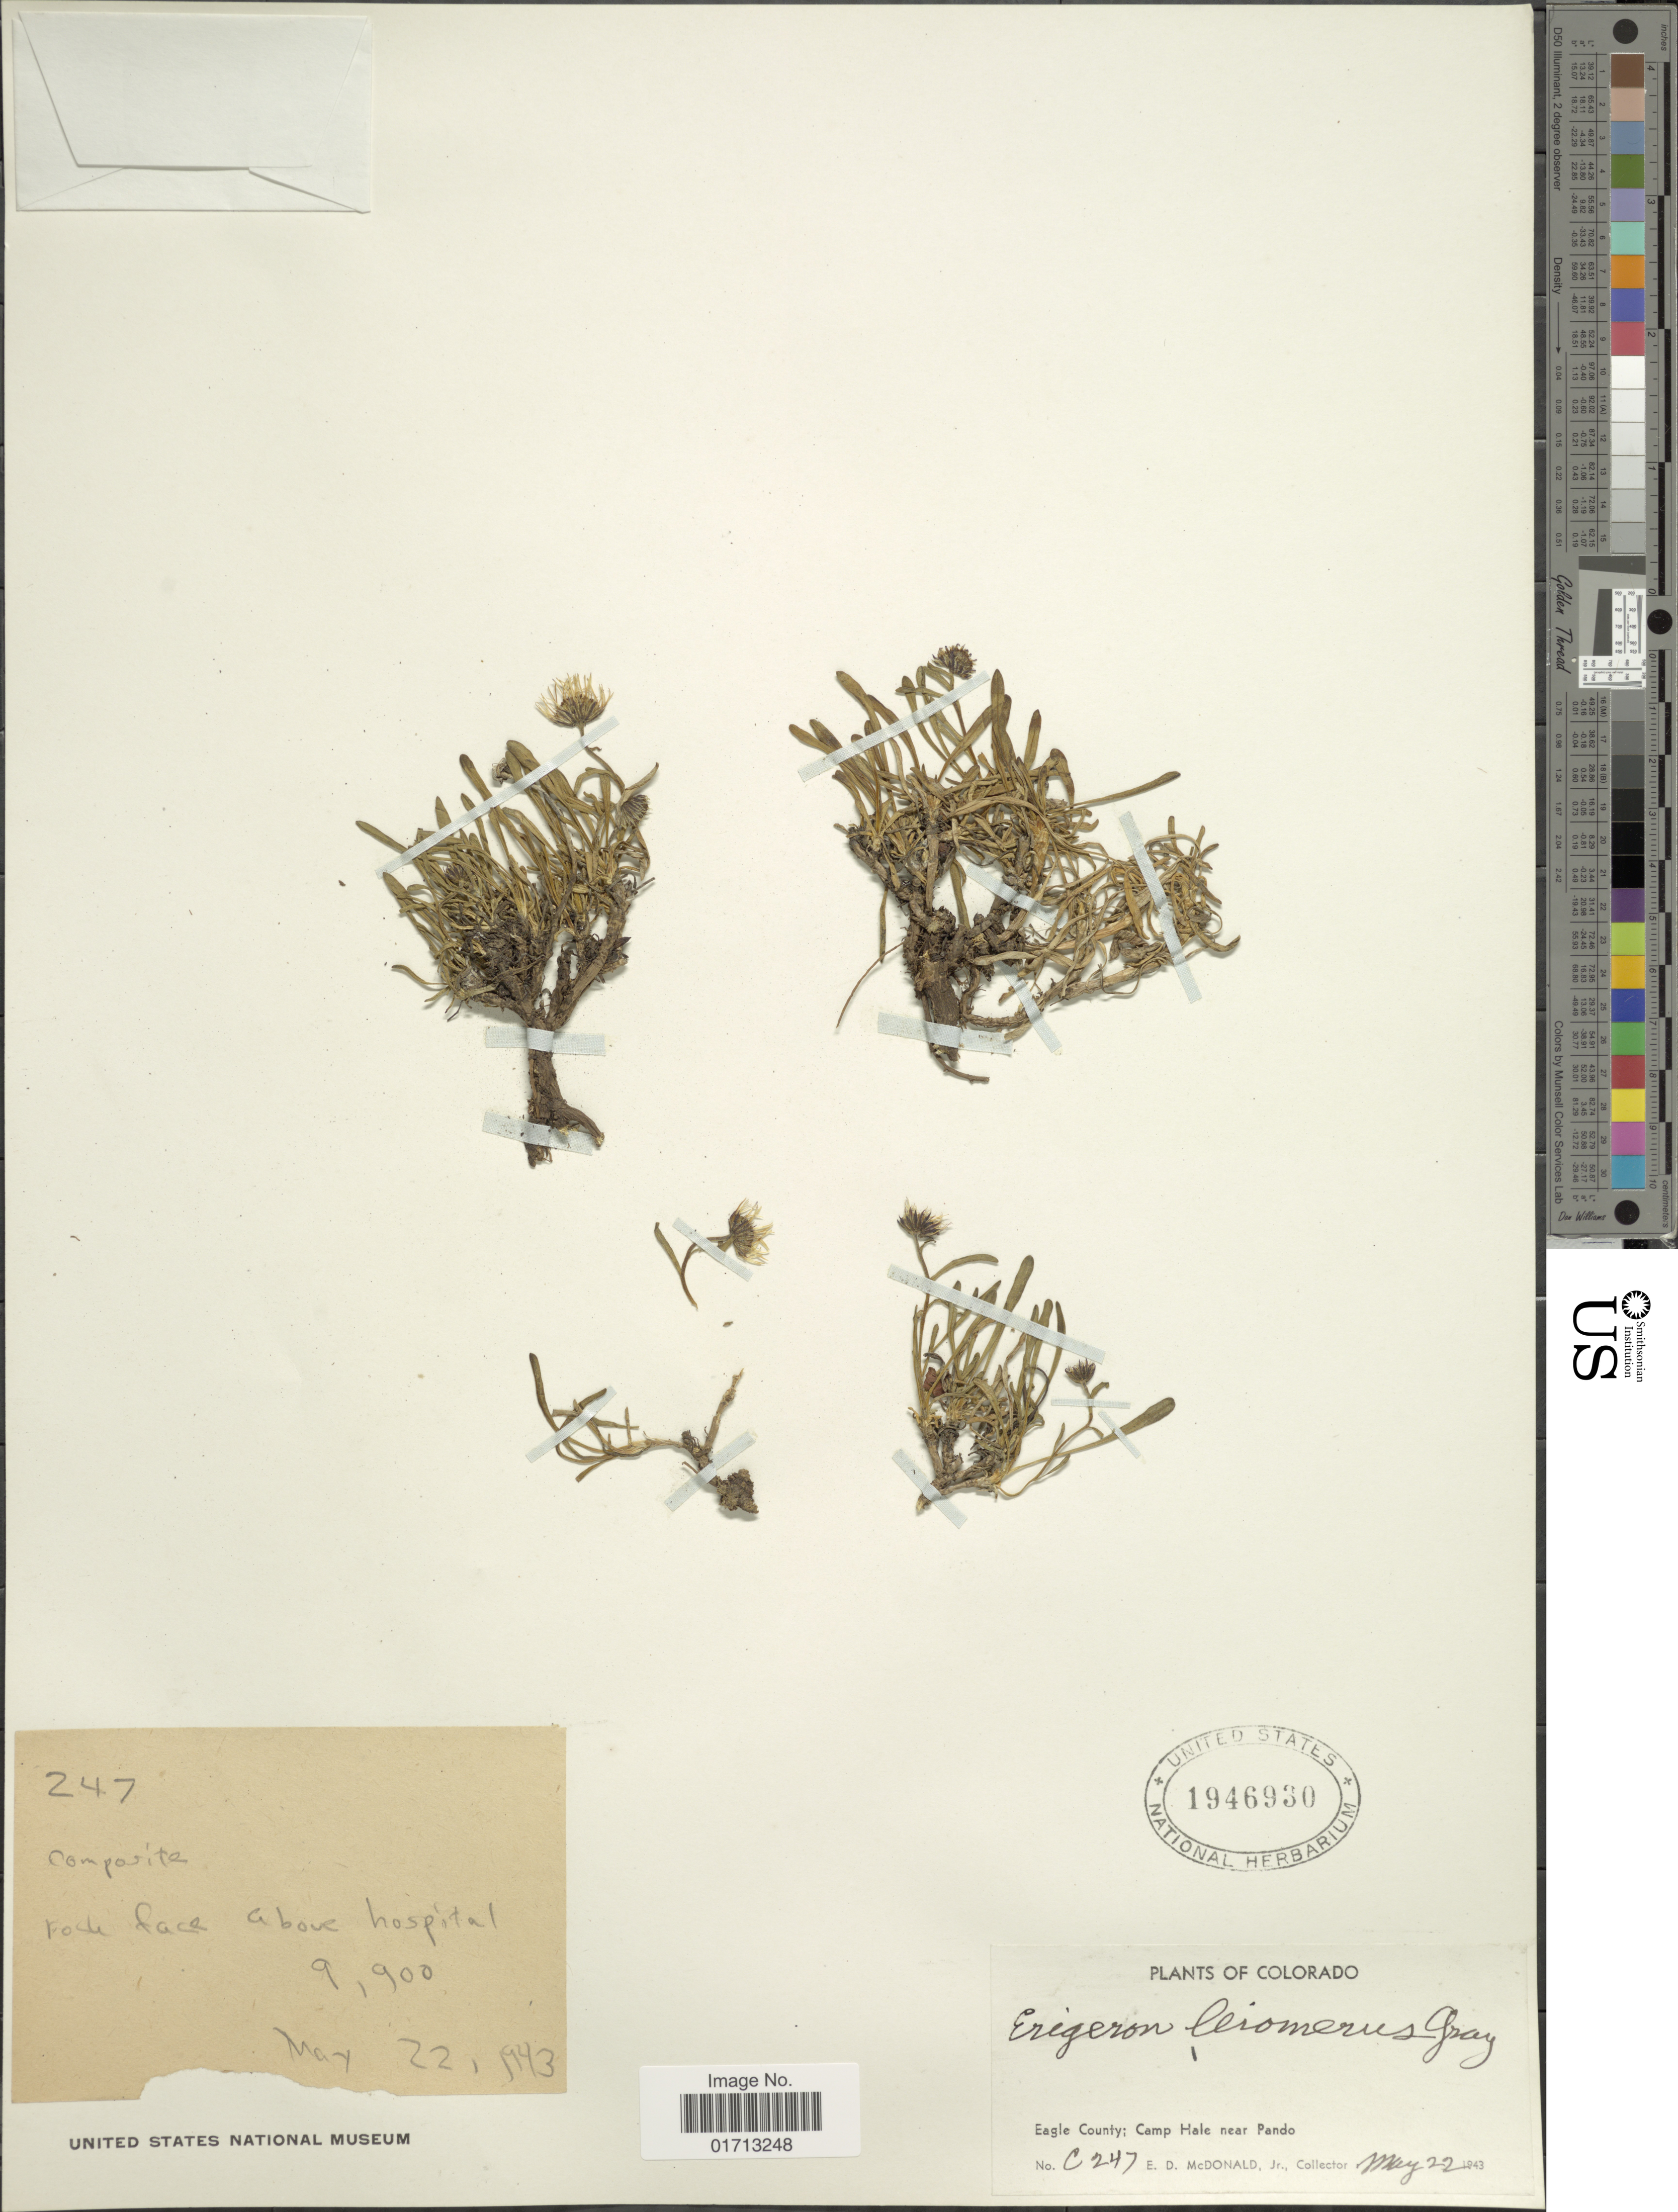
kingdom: Plantae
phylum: Tracheophyta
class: Magnoliopsida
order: Asterales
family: Asteraceae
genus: Erigeron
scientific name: Erigeron leiomerus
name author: A. Gray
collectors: E. D. McDonald Jr.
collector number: C247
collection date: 1943-05-22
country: United States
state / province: Colorado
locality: Eagle County; Camp Hale near Pando. above hospital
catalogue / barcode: US 1946930